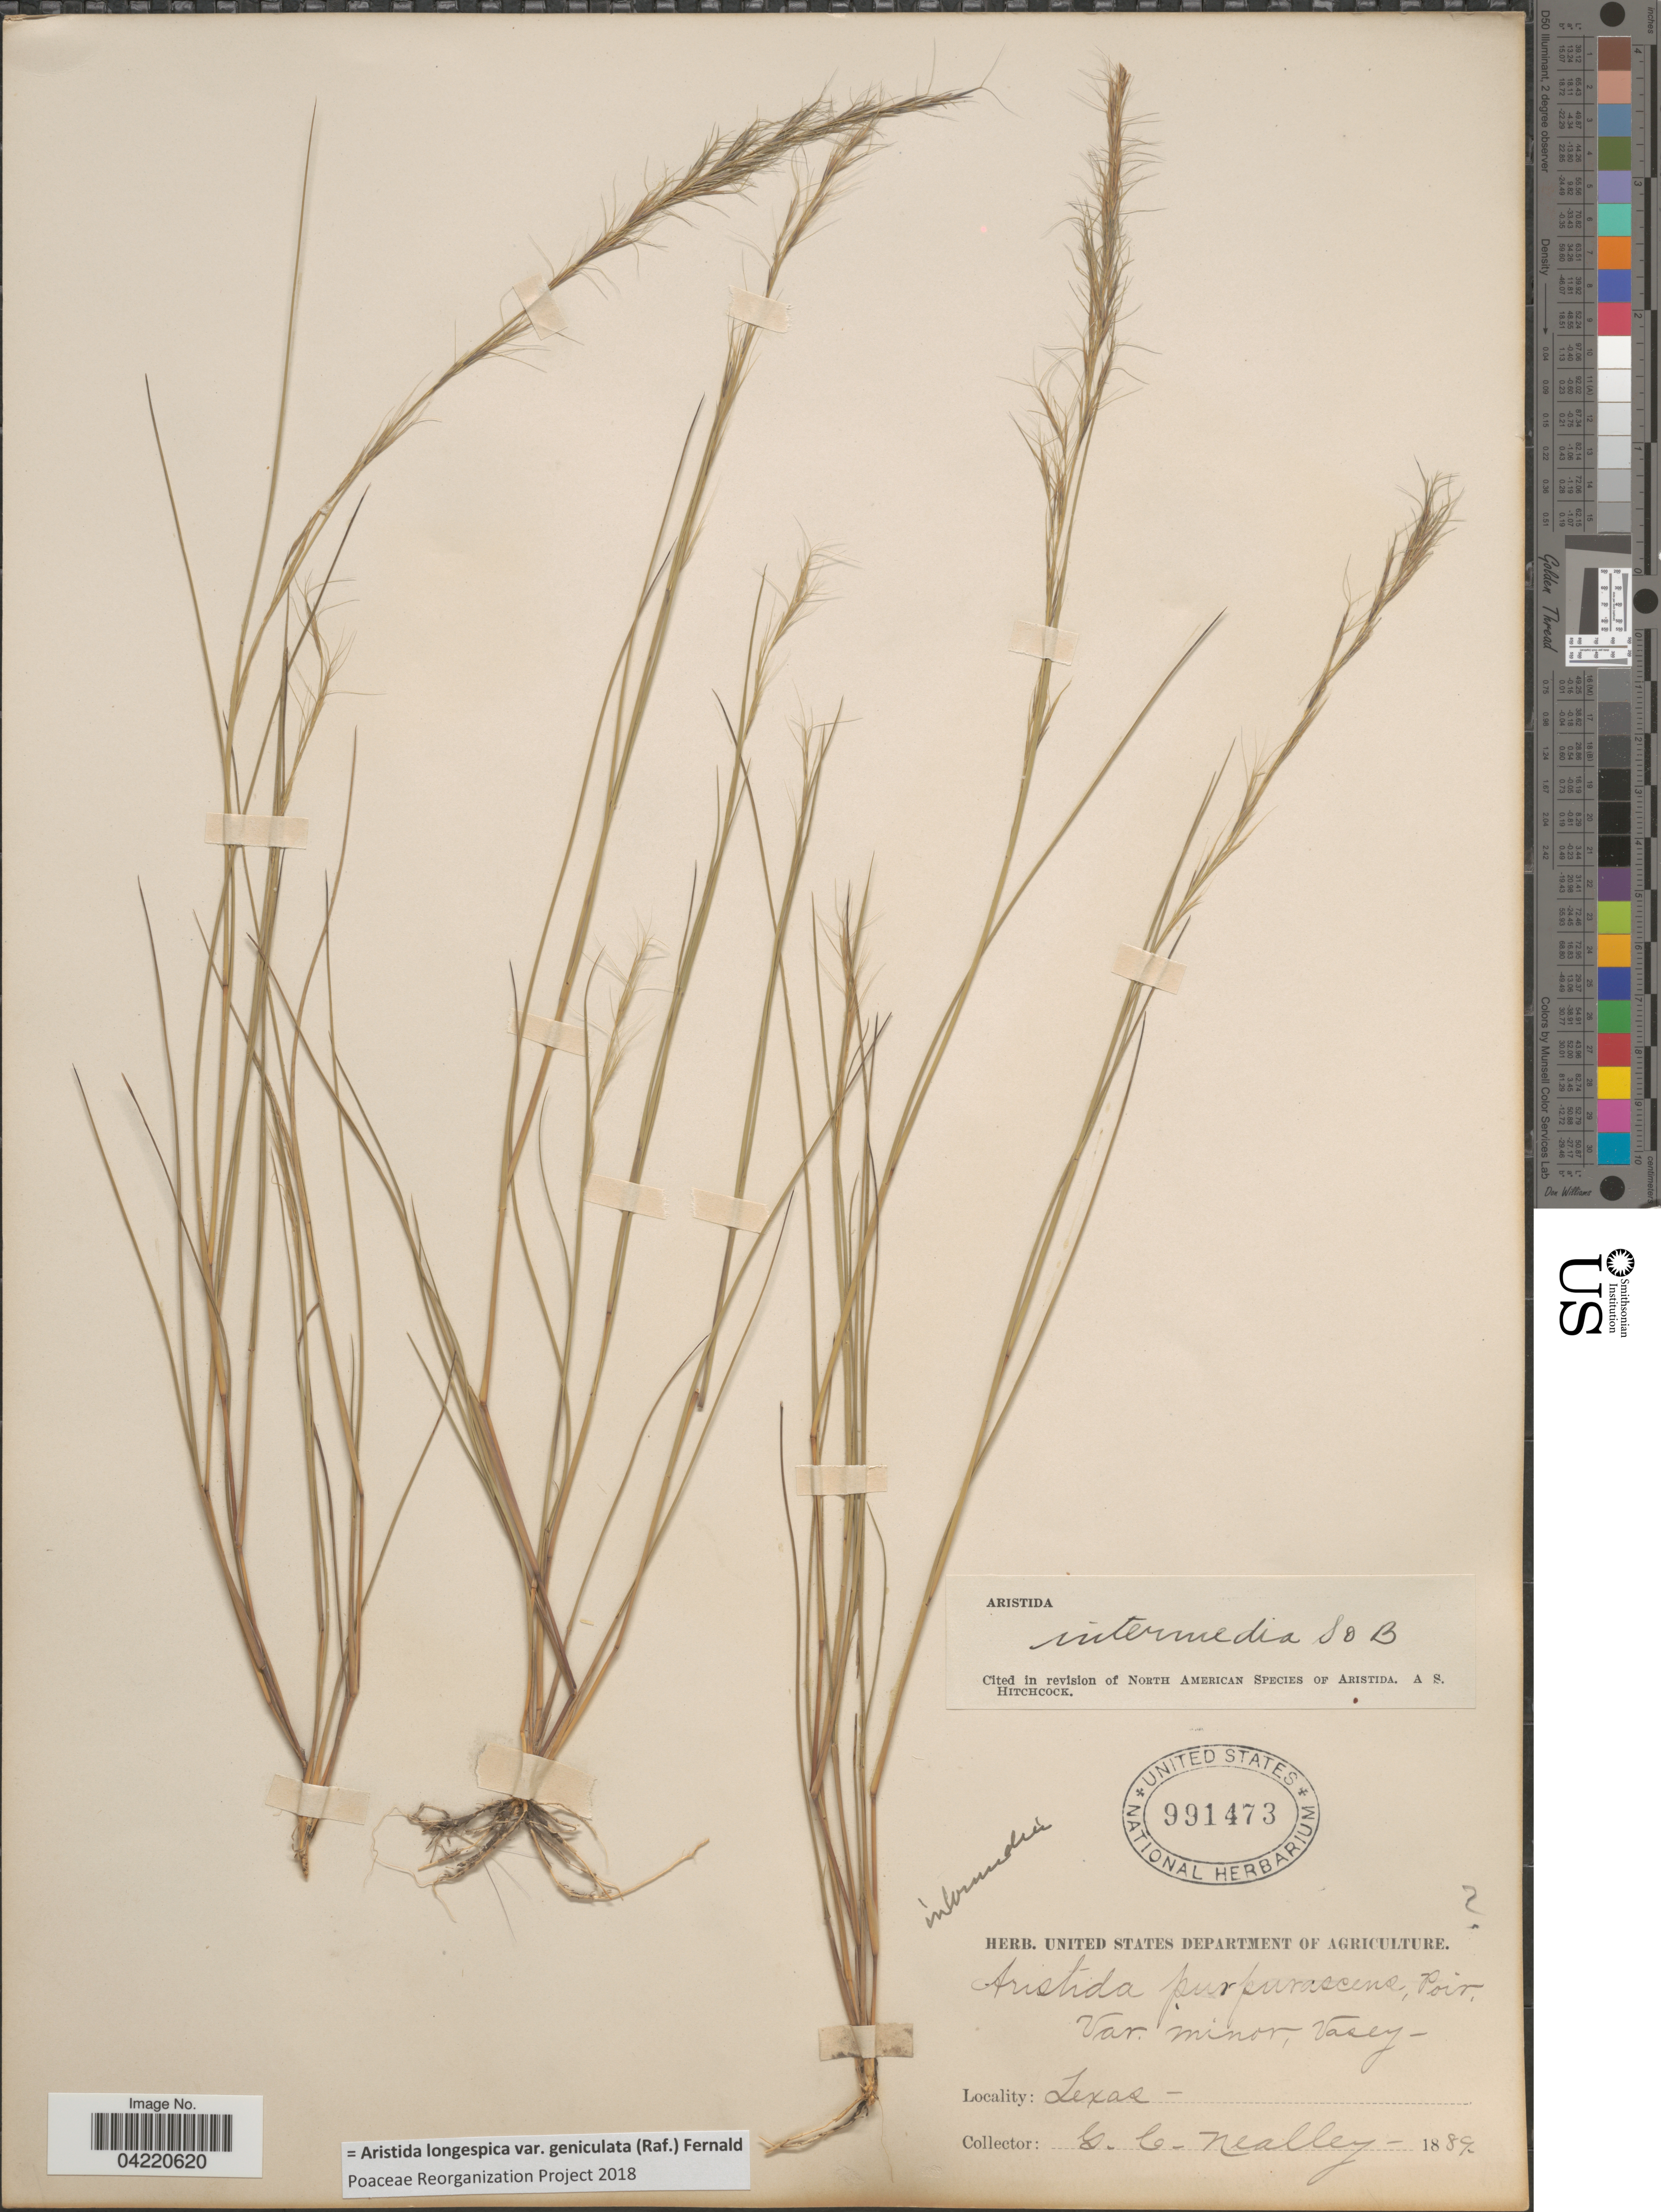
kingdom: Plantae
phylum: Tracheophyta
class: Liliopsida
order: Poales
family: Poaceae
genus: Aristida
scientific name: Aristida longespica var. geniculata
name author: (Raf.) Fernald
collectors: G. C. Nealley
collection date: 1889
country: United States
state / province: Texas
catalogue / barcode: US 991473